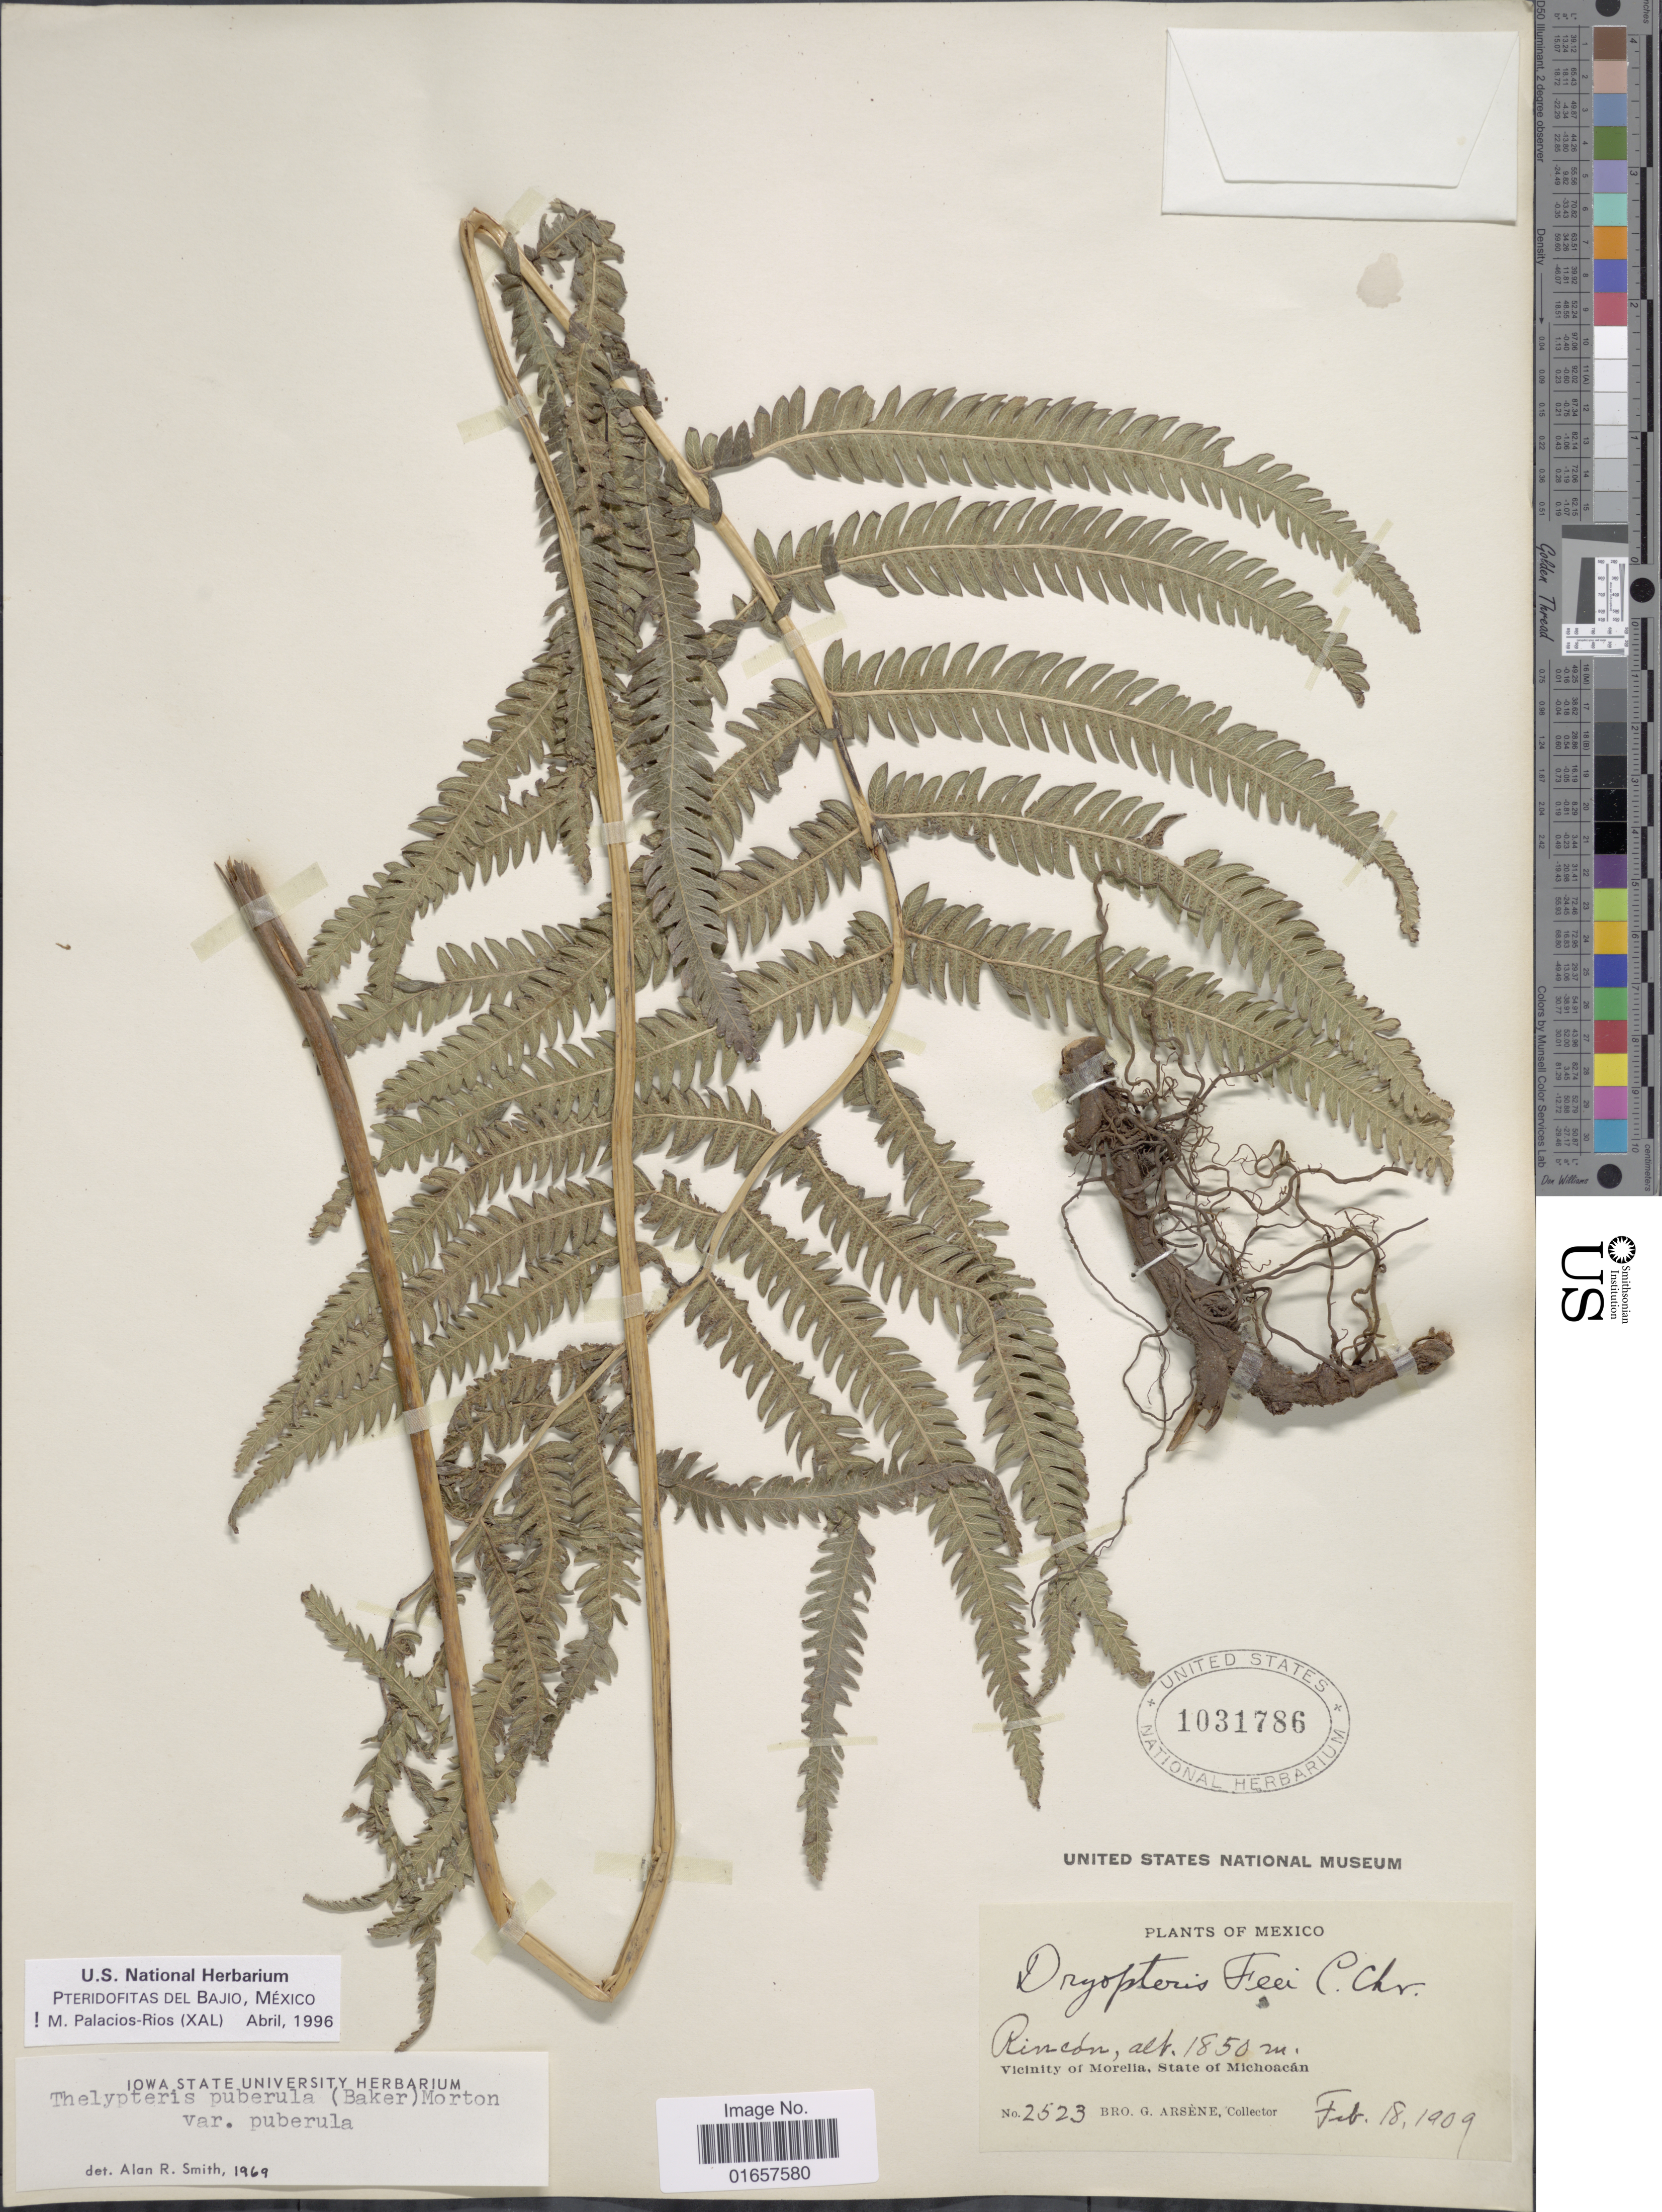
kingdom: Plantae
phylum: Tracheophyta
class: Polypodiopsida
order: Polypodiales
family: Thelypteridaceae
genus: Christella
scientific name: Christella puberula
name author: (Baker) Á. Löve & D. Löve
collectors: Bro. G. Arsène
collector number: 2523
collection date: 1909-02-18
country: Mexico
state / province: Michoacán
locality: Mexico, Rincón, vicinity of Morelia, State of Michoacãn.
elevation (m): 1850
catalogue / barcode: US 1031786